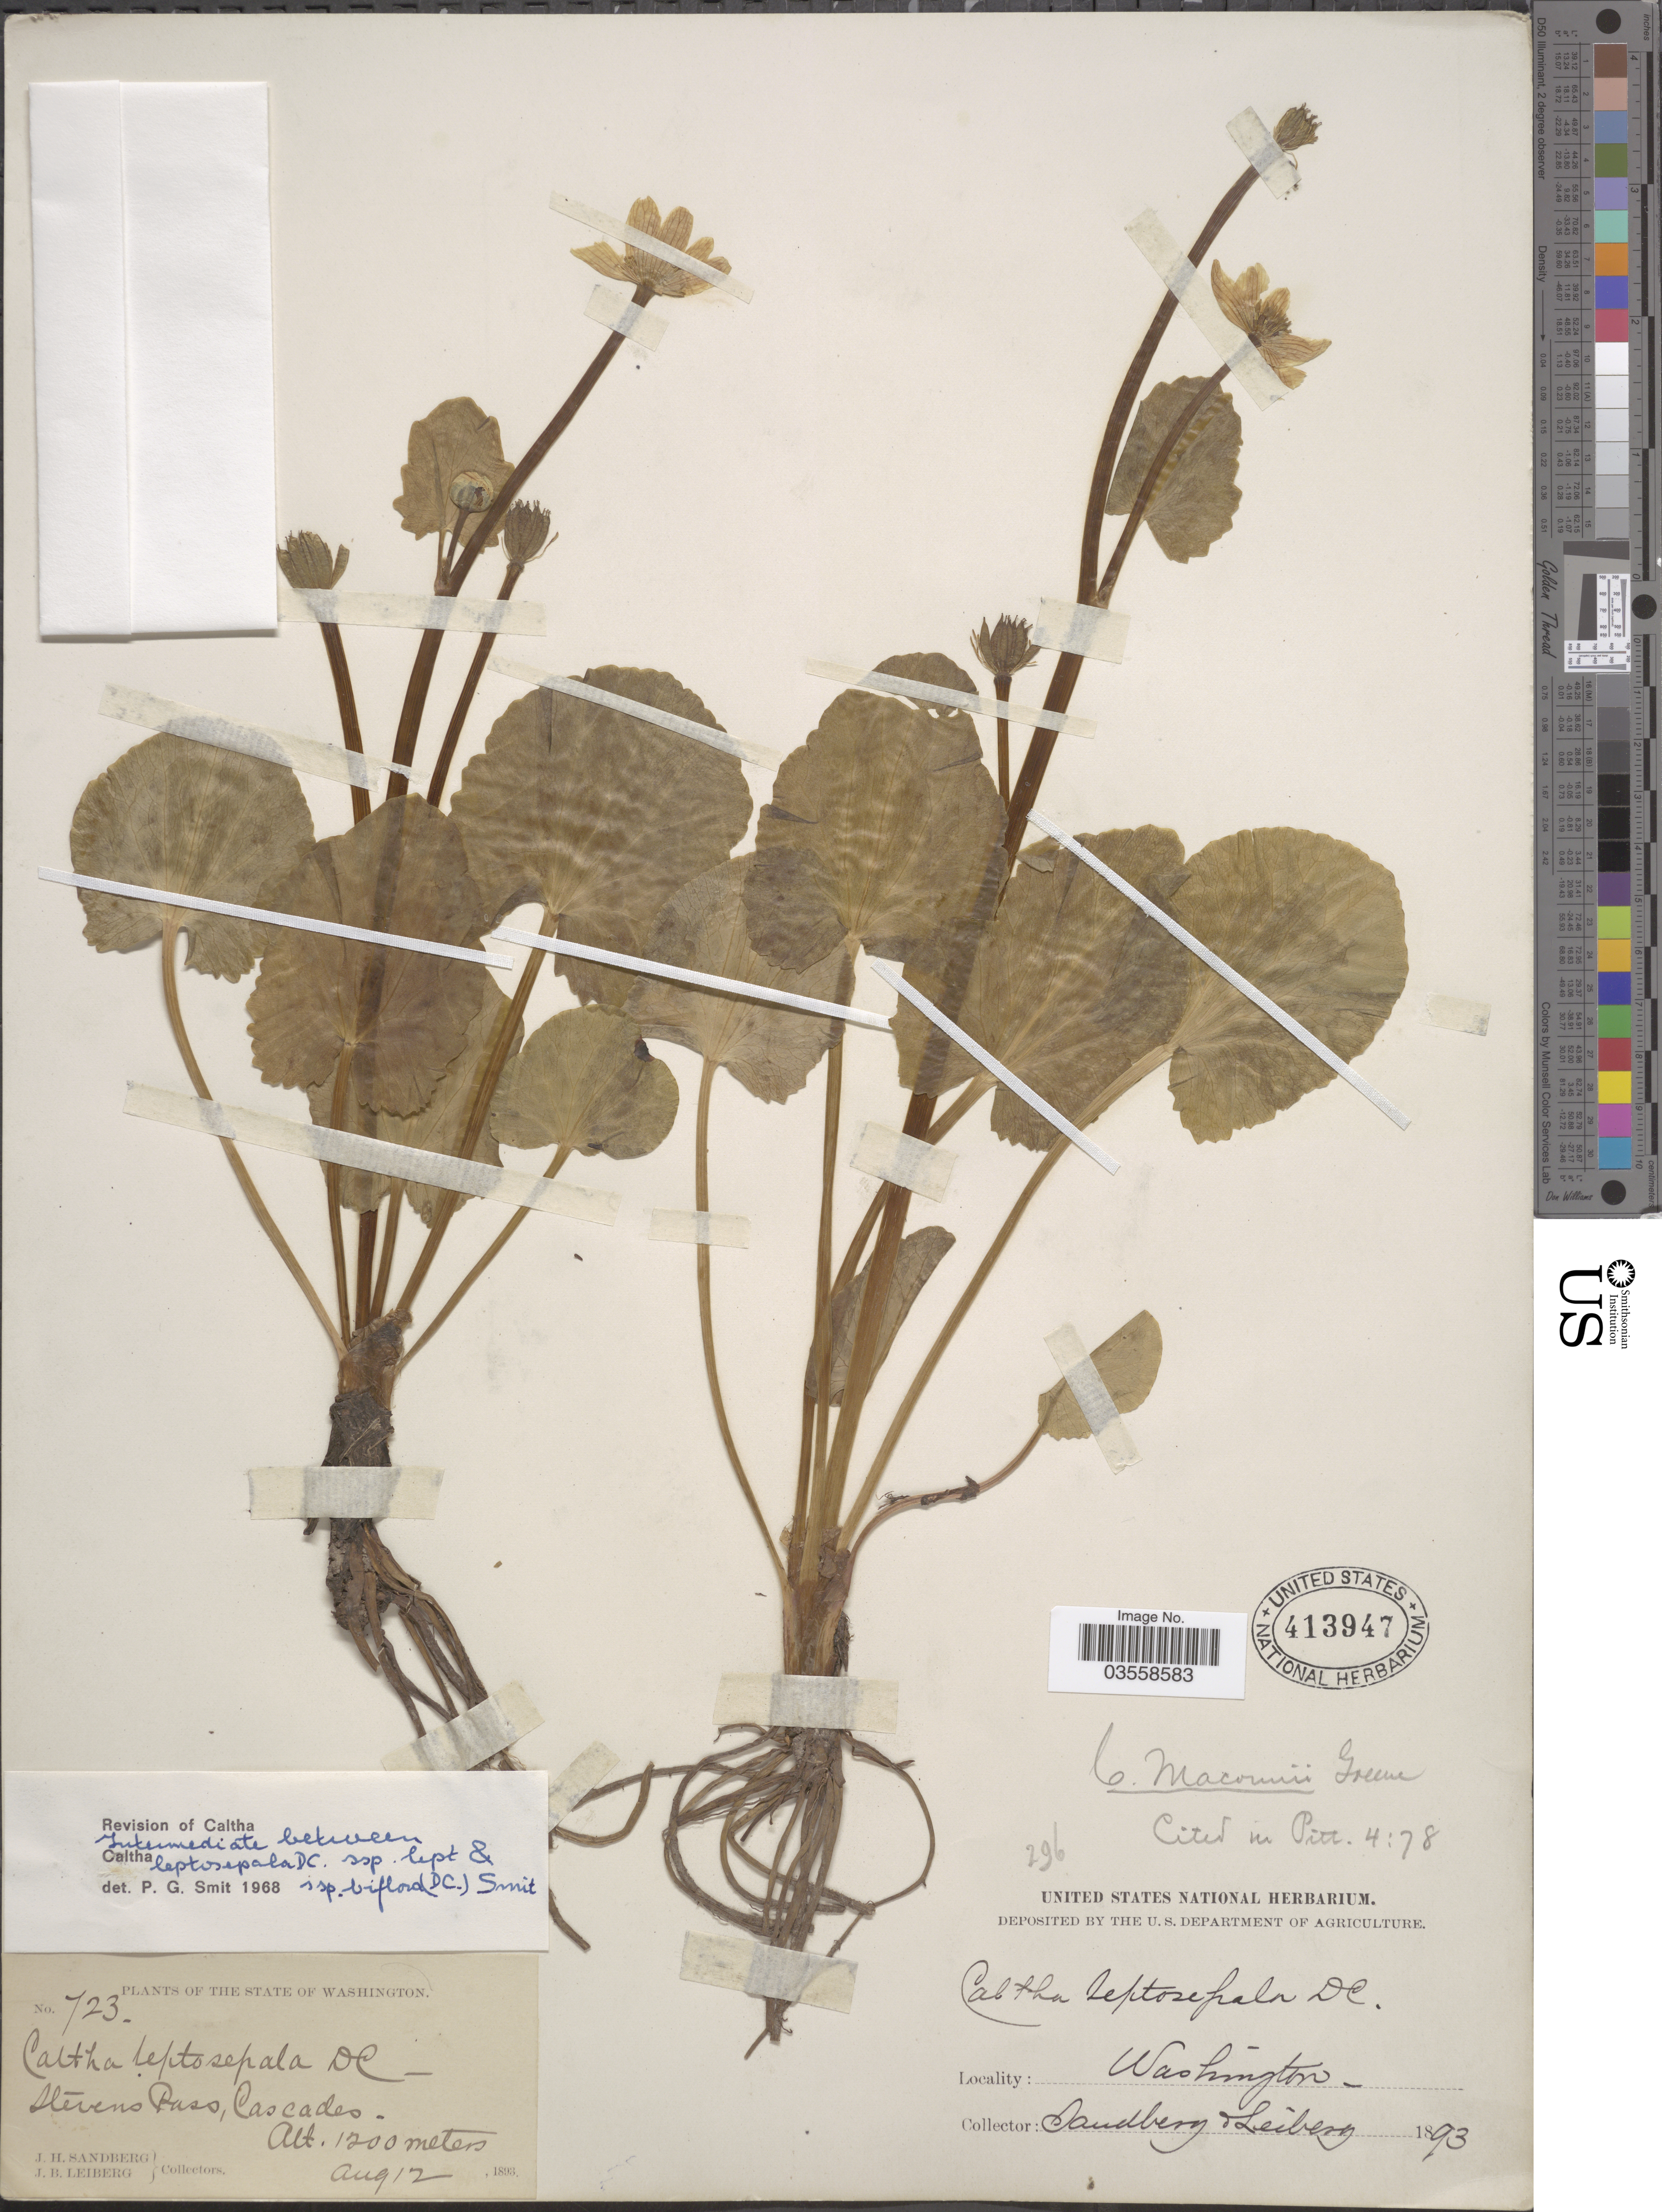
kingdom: Plantae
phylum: Tracheophyta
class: Magnoliopsida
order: Ranunculales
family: Ranunculaceae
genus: Caltha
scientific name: Caltha leptosepala subsp. biflora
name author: DC.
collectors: J. H. Sandberg & J. B. Leiberg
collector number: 723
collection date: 1893-08-12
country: United States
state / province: Washington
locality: Stevens Pass, Cascades.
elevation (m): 1200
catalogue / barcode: US 413947